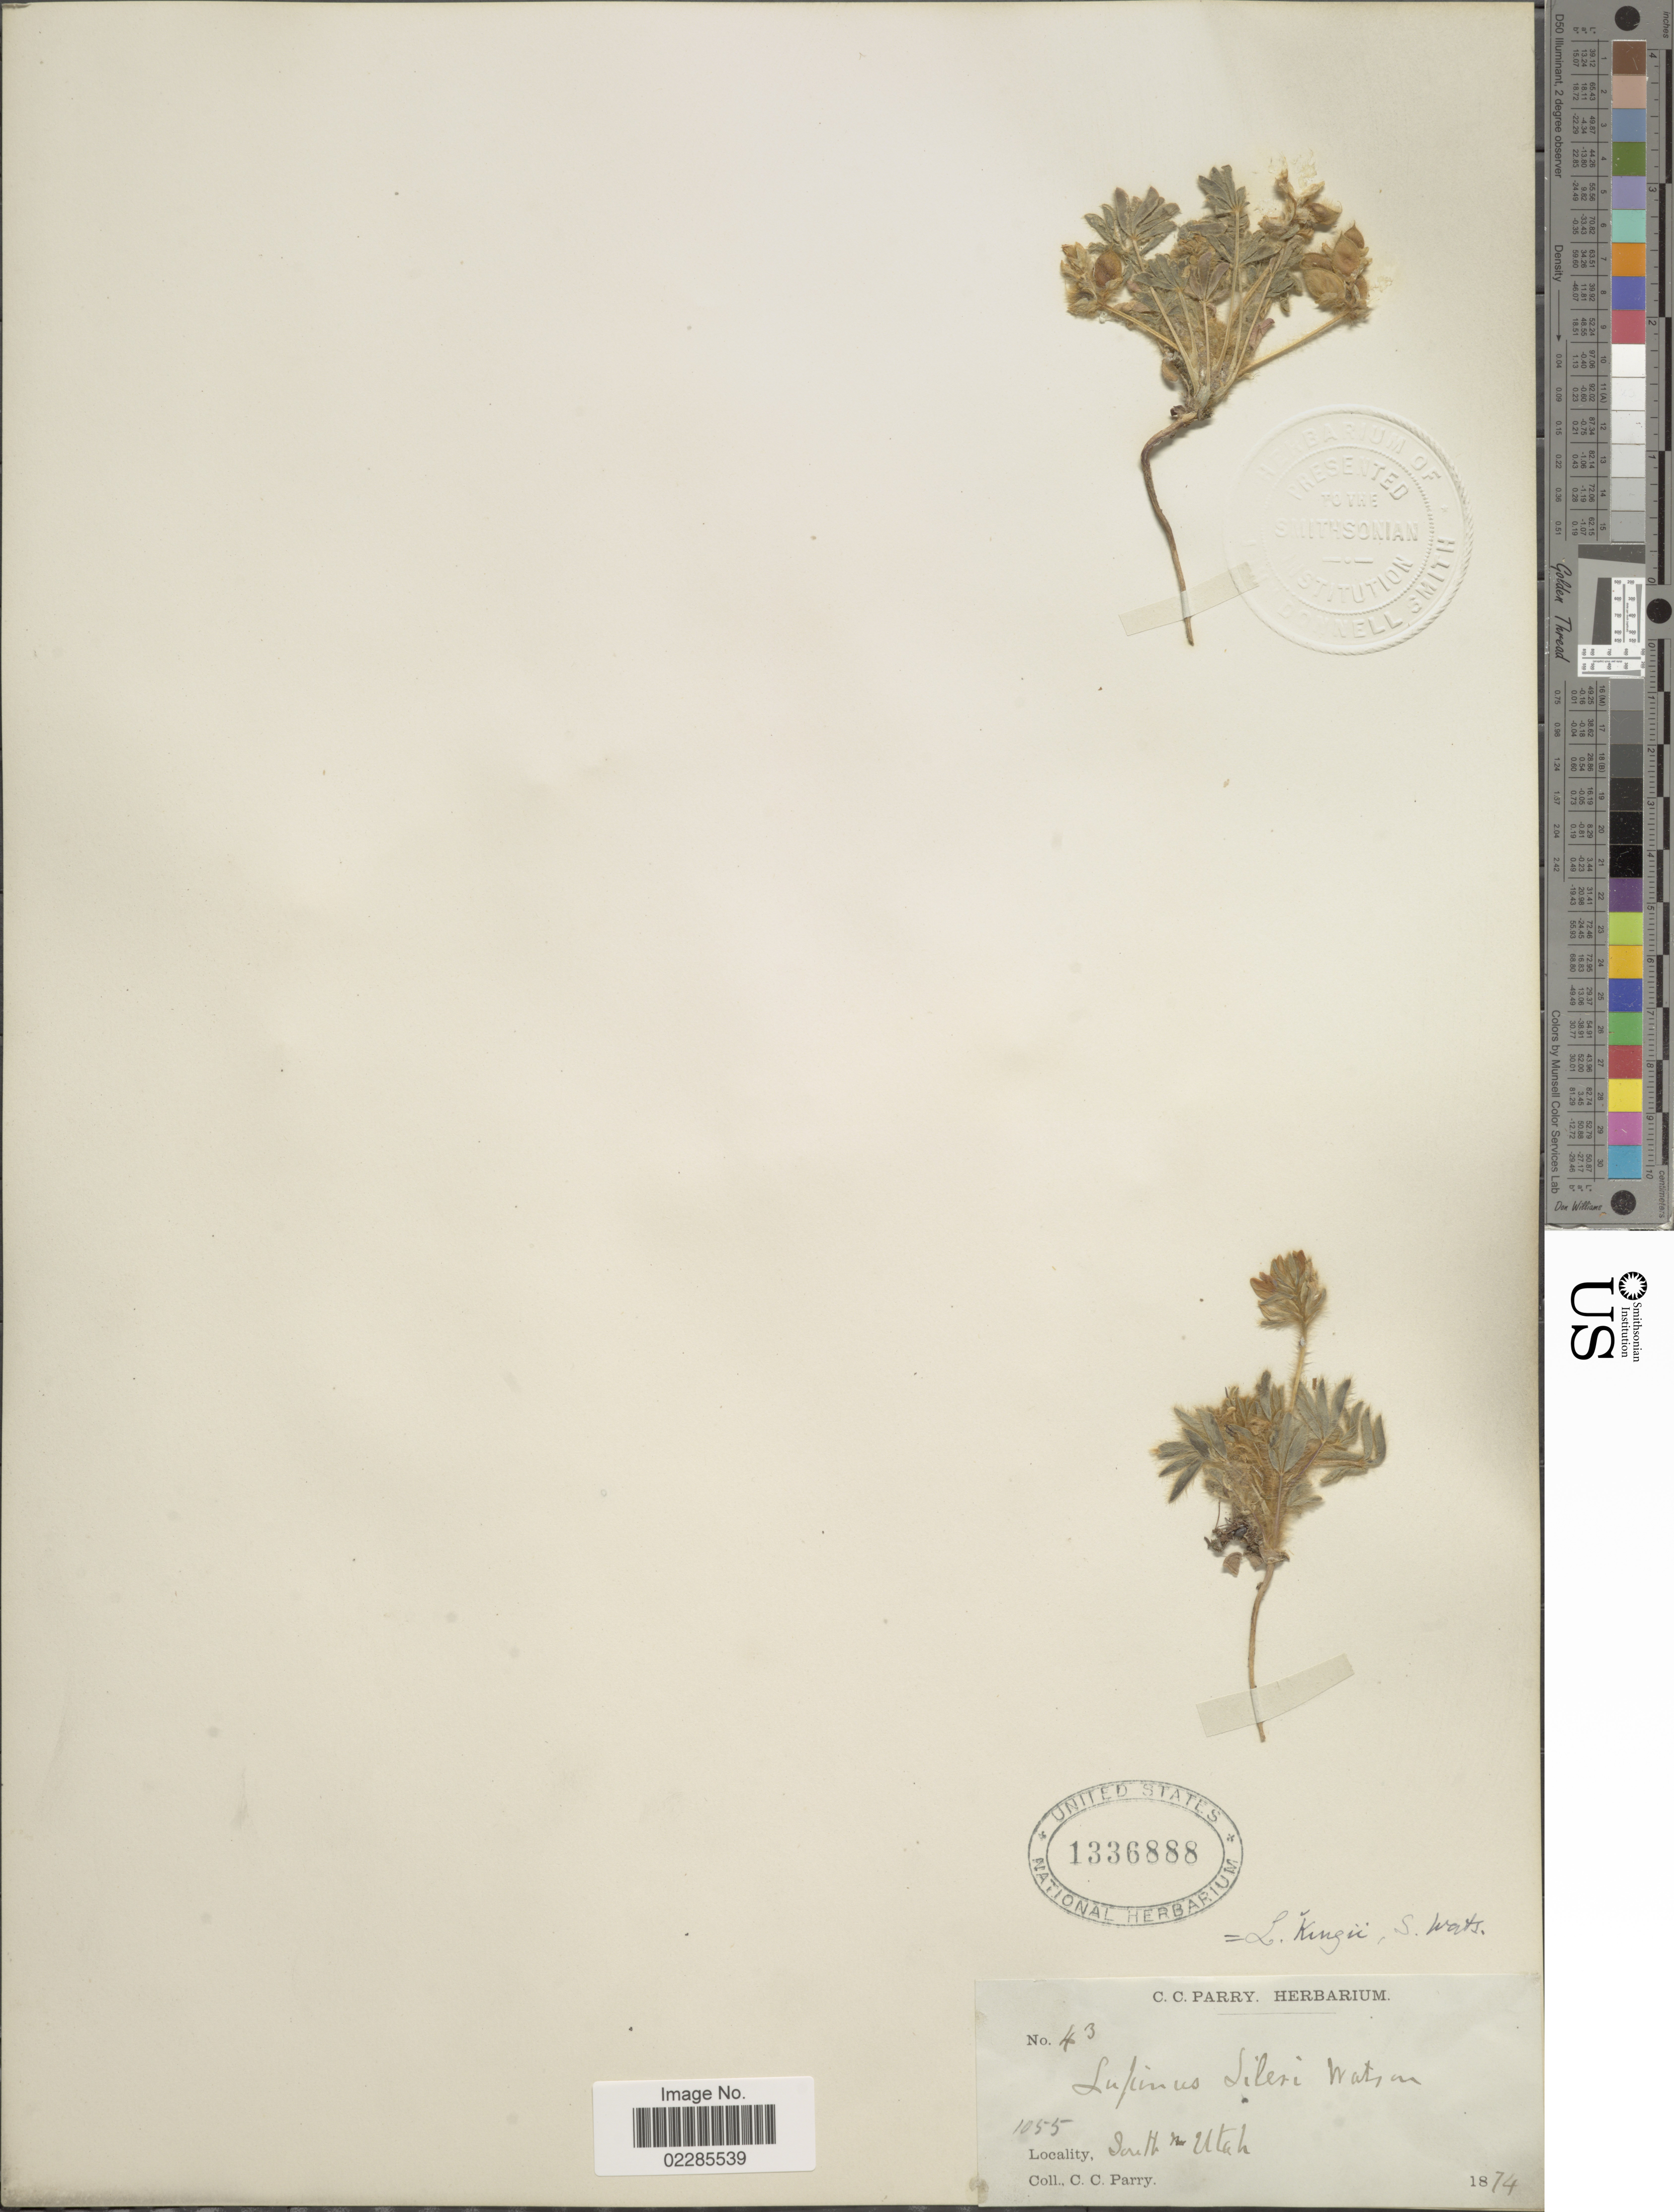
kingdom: Plantae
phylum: Tracheophyta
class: Magnoliopsida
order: Fabales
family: Fabaceae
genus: Lupinus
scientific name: Lupinus kingii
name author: S. Watson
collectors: C. C. Parry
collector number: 43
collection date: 1874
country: United States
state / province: Utah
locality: South Utah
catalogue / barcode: US 1336888